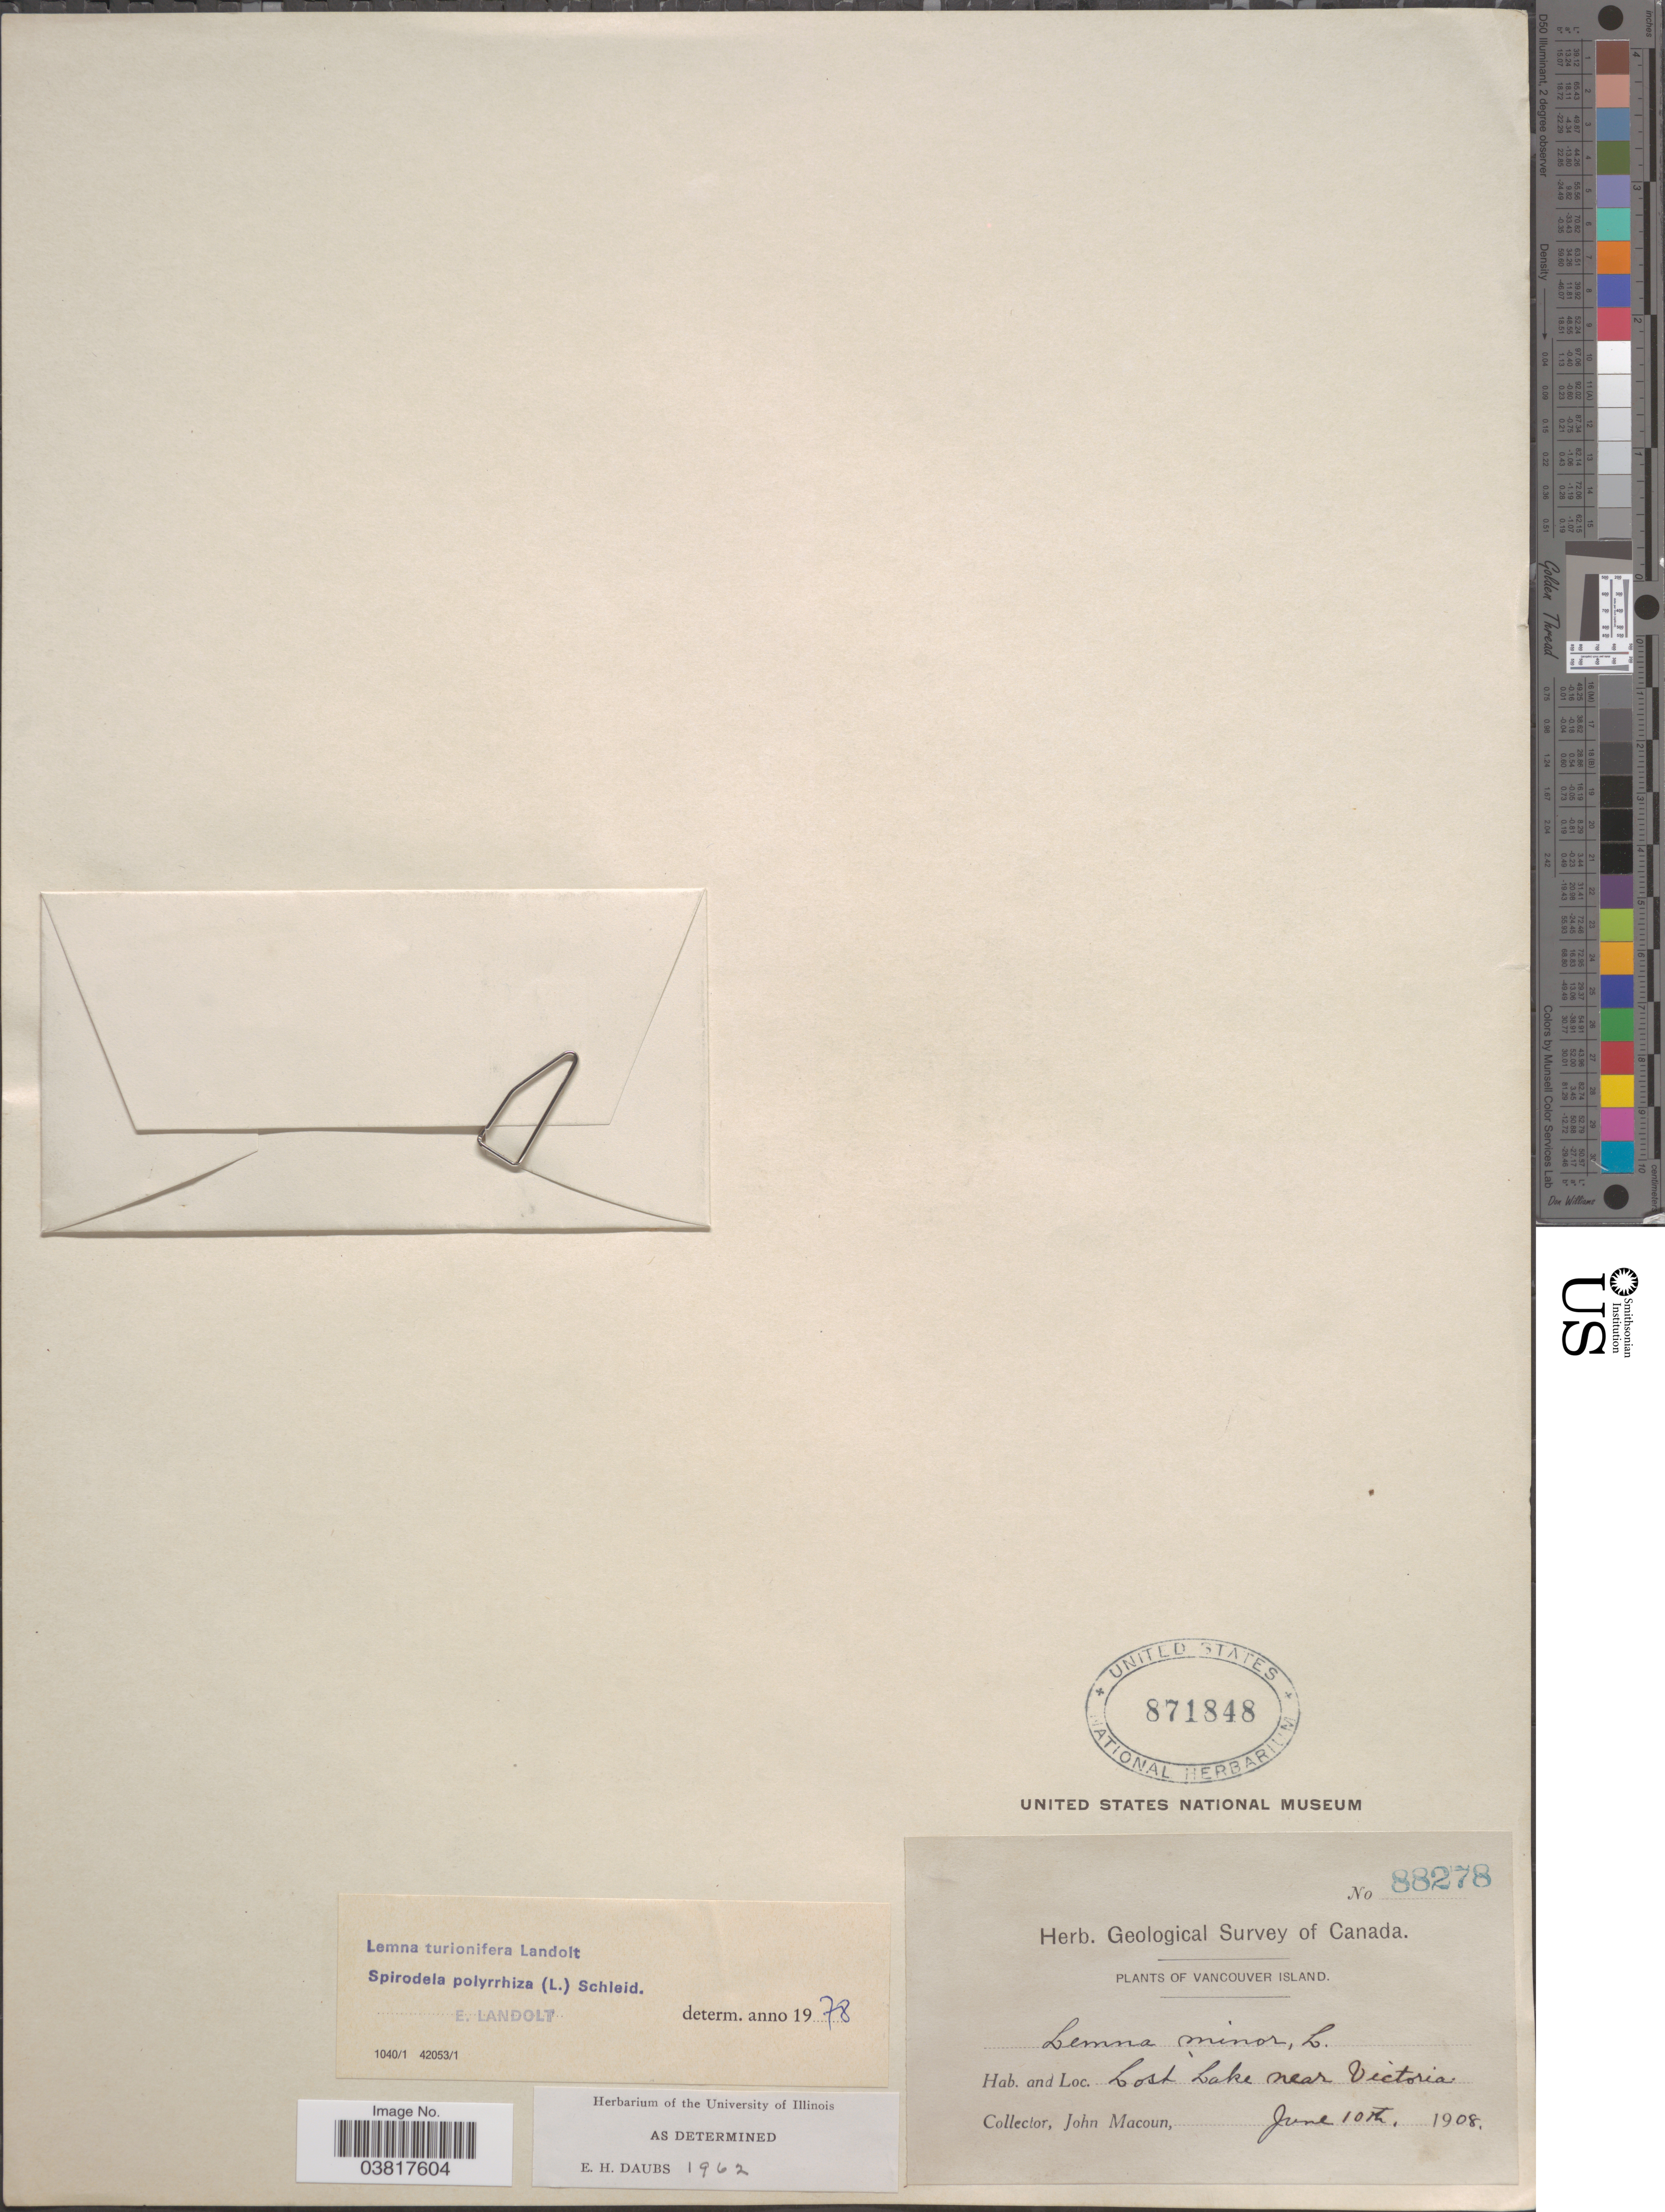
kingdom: Plantae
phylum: Tracheophyta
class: Liliopsida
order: Alismatales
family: Araceae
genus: Lemna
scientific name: Lemna turionifera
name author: Landolt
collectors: J. Macoun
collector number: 88278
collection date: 1908-06-10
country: Canada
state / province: British Columbia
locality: Vancouver Island. Lost Lake near Victoria.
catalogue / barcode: US 871848